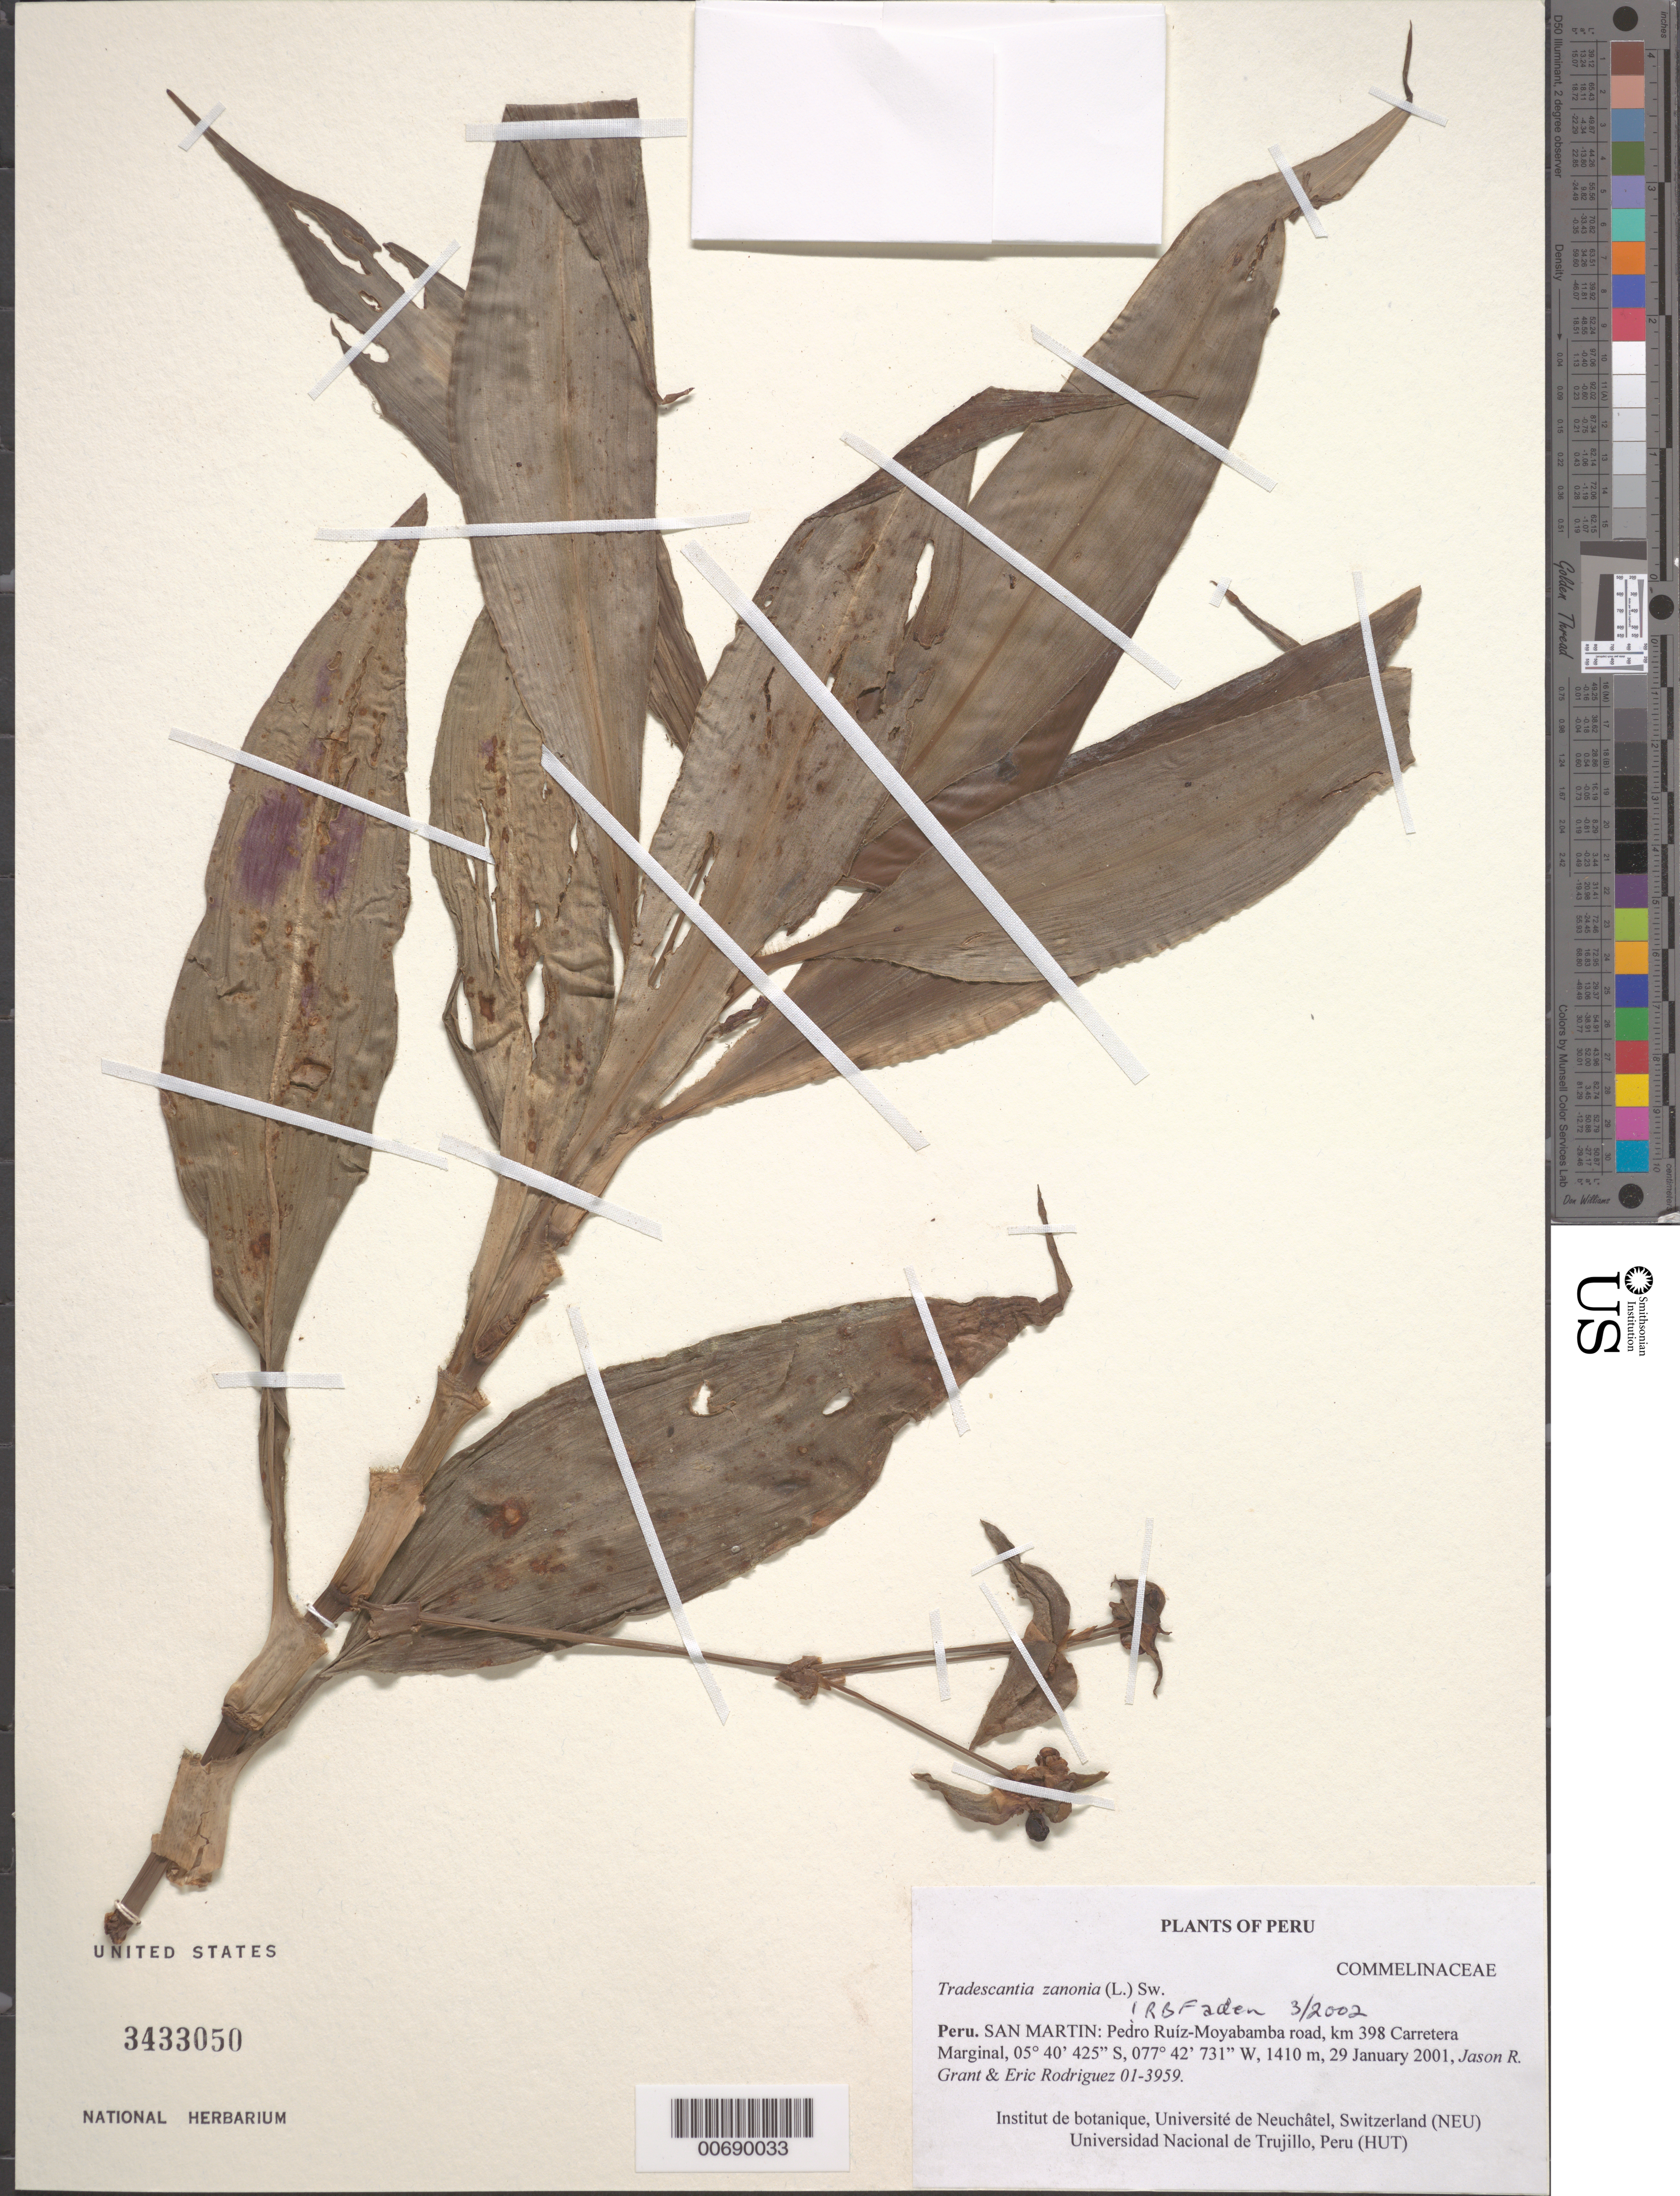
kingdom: Plantae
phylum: Tracheophyta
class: Liliopsida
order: Commelinales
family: Commelinaceae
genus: Tradescantia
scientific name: Tradescantia zanonia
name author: (L.) Sw.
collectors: J. R. Grant & E. Rodriguez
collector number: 01-3959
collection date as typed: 20 Jan 2001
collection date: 2001-01-20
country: Peru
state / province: San Martín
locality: Pedro Ruiz-Moyabamba Road, Carretera Marginal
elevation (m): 1410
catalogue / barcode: US 3433050